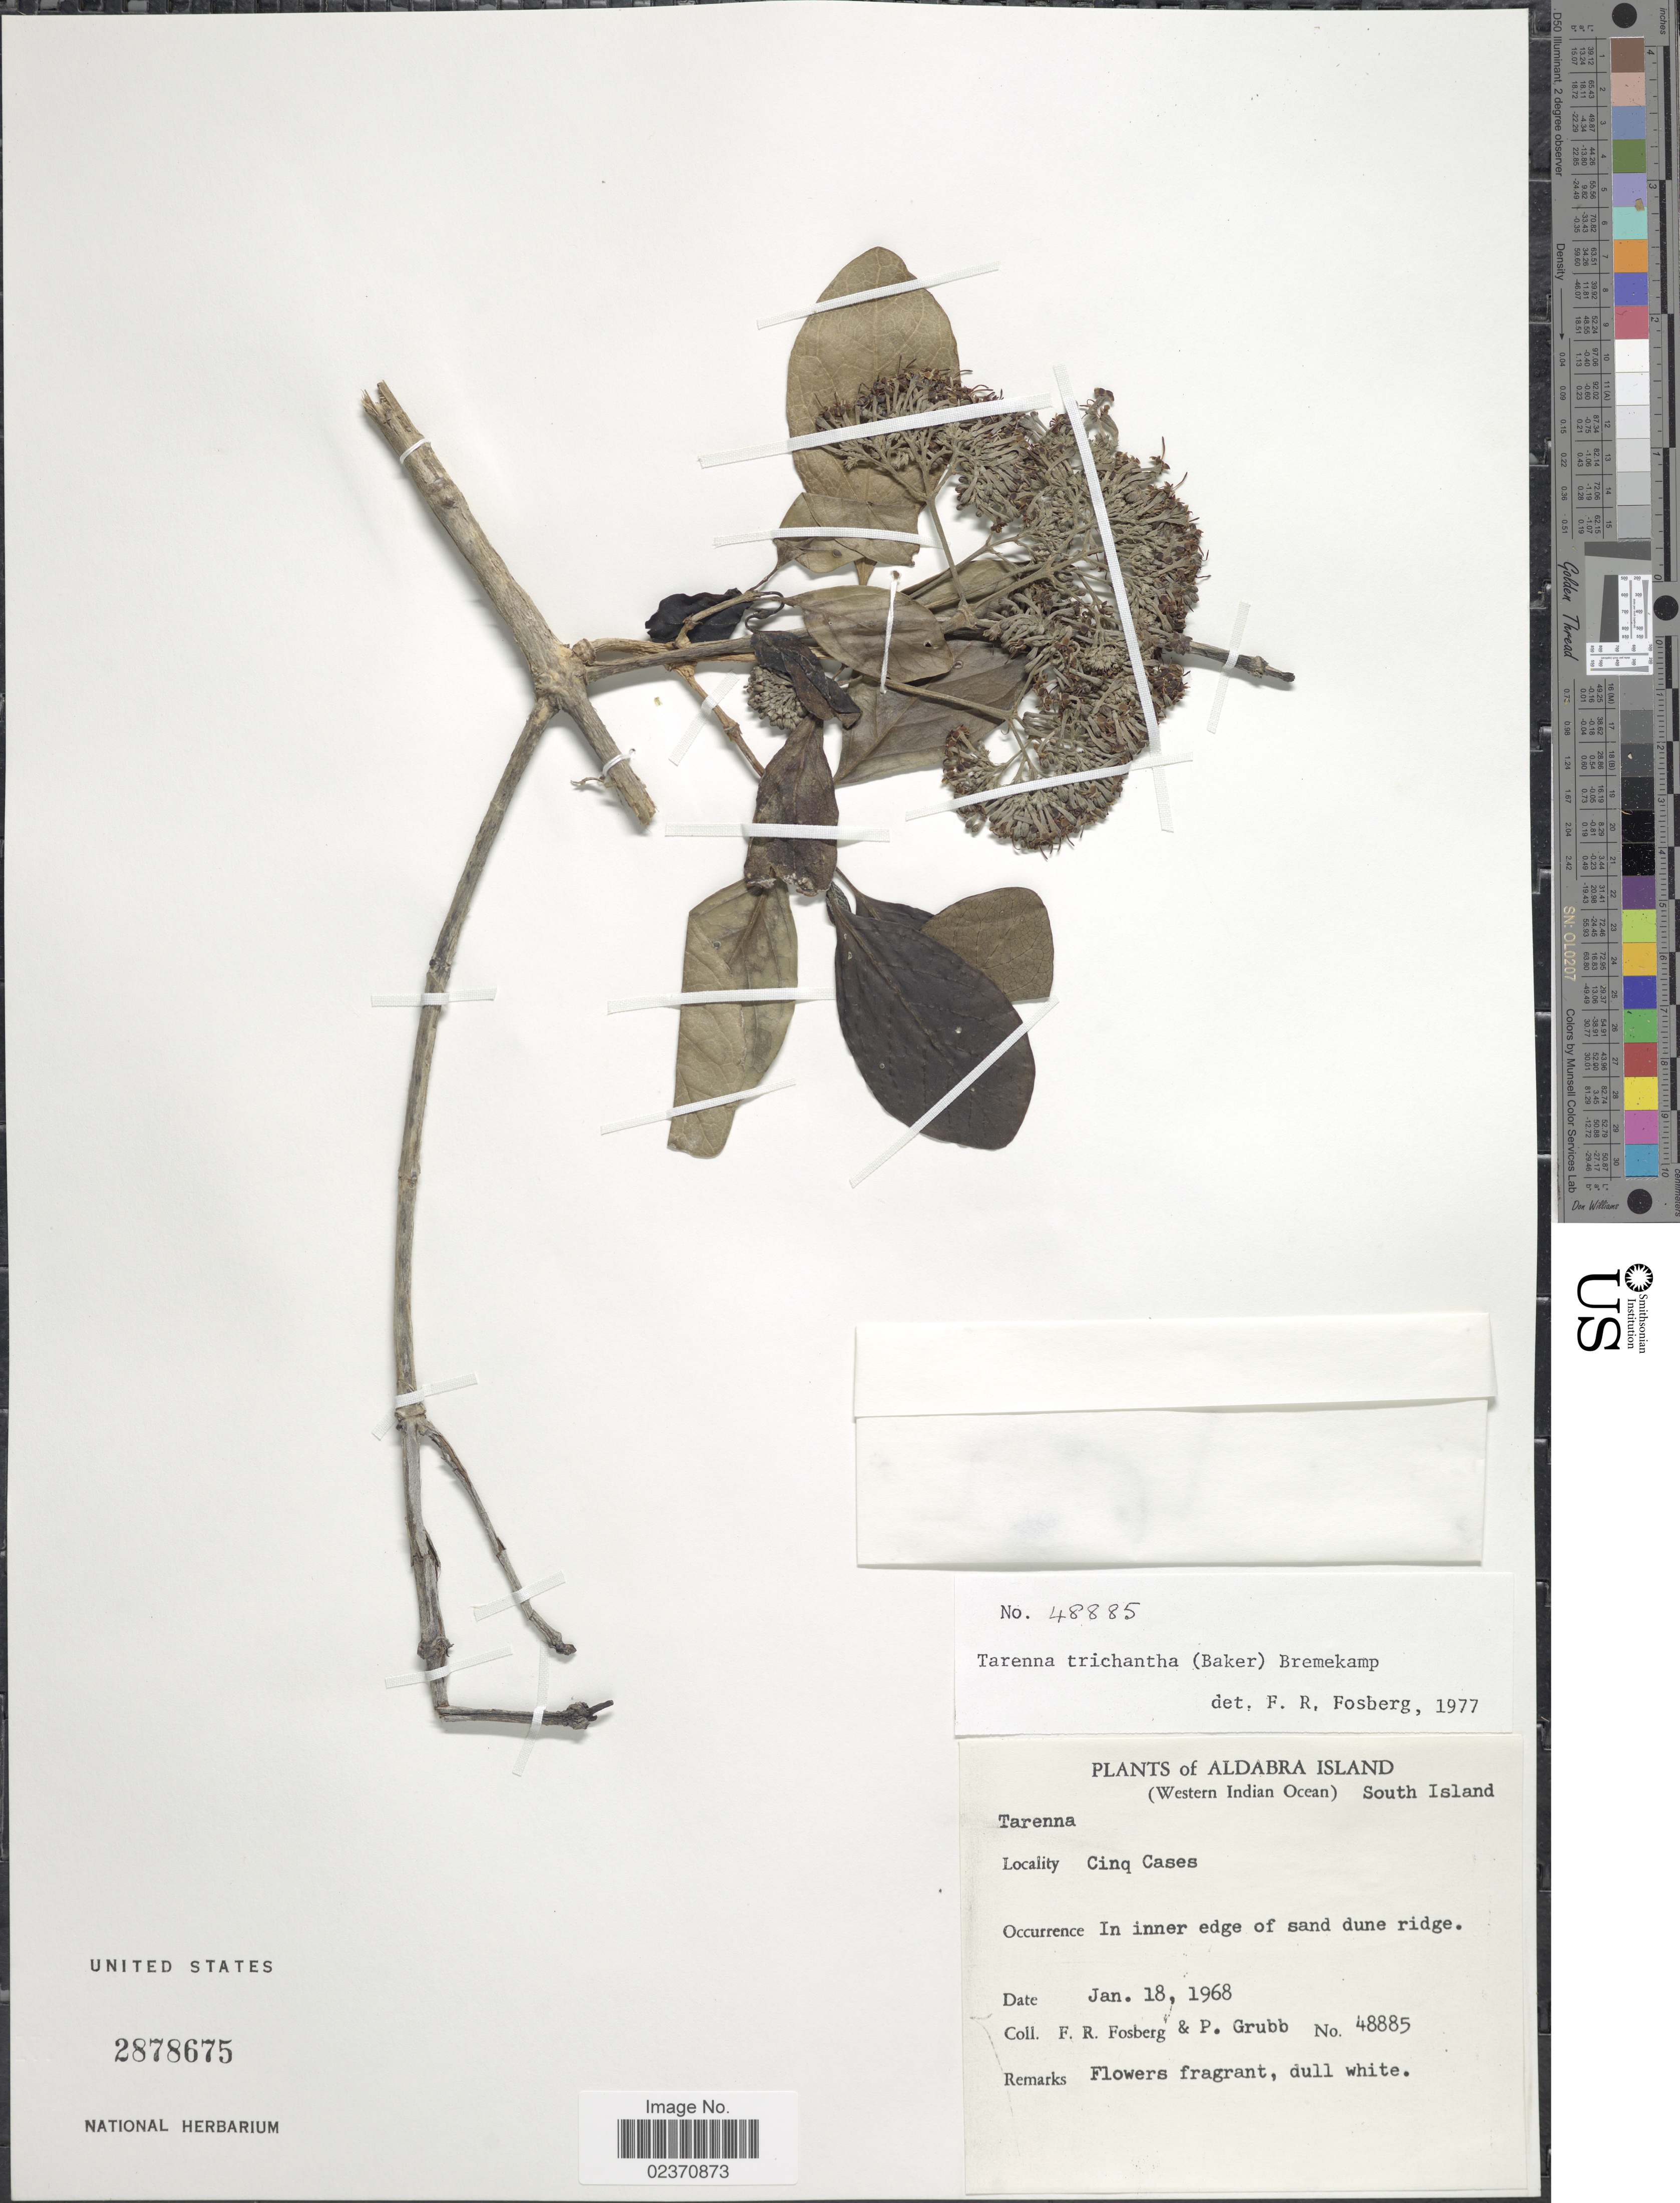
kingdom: Plantae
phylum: Tracheophyta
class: Magnoliopsida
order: Gentianales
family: Rubiaceae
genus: Paracephaelis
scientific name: Paracephaelis trichantha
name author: (Baker) De Block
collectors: F. R. Fosberg & P. J. Grubb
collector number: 48885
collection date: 1968-01-18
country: Seychelles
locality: Aldabra Island (Western Indian Ocean) South Island, Cinq Cases, in inner edge of sand dune ridge.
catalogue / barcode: US 2878675